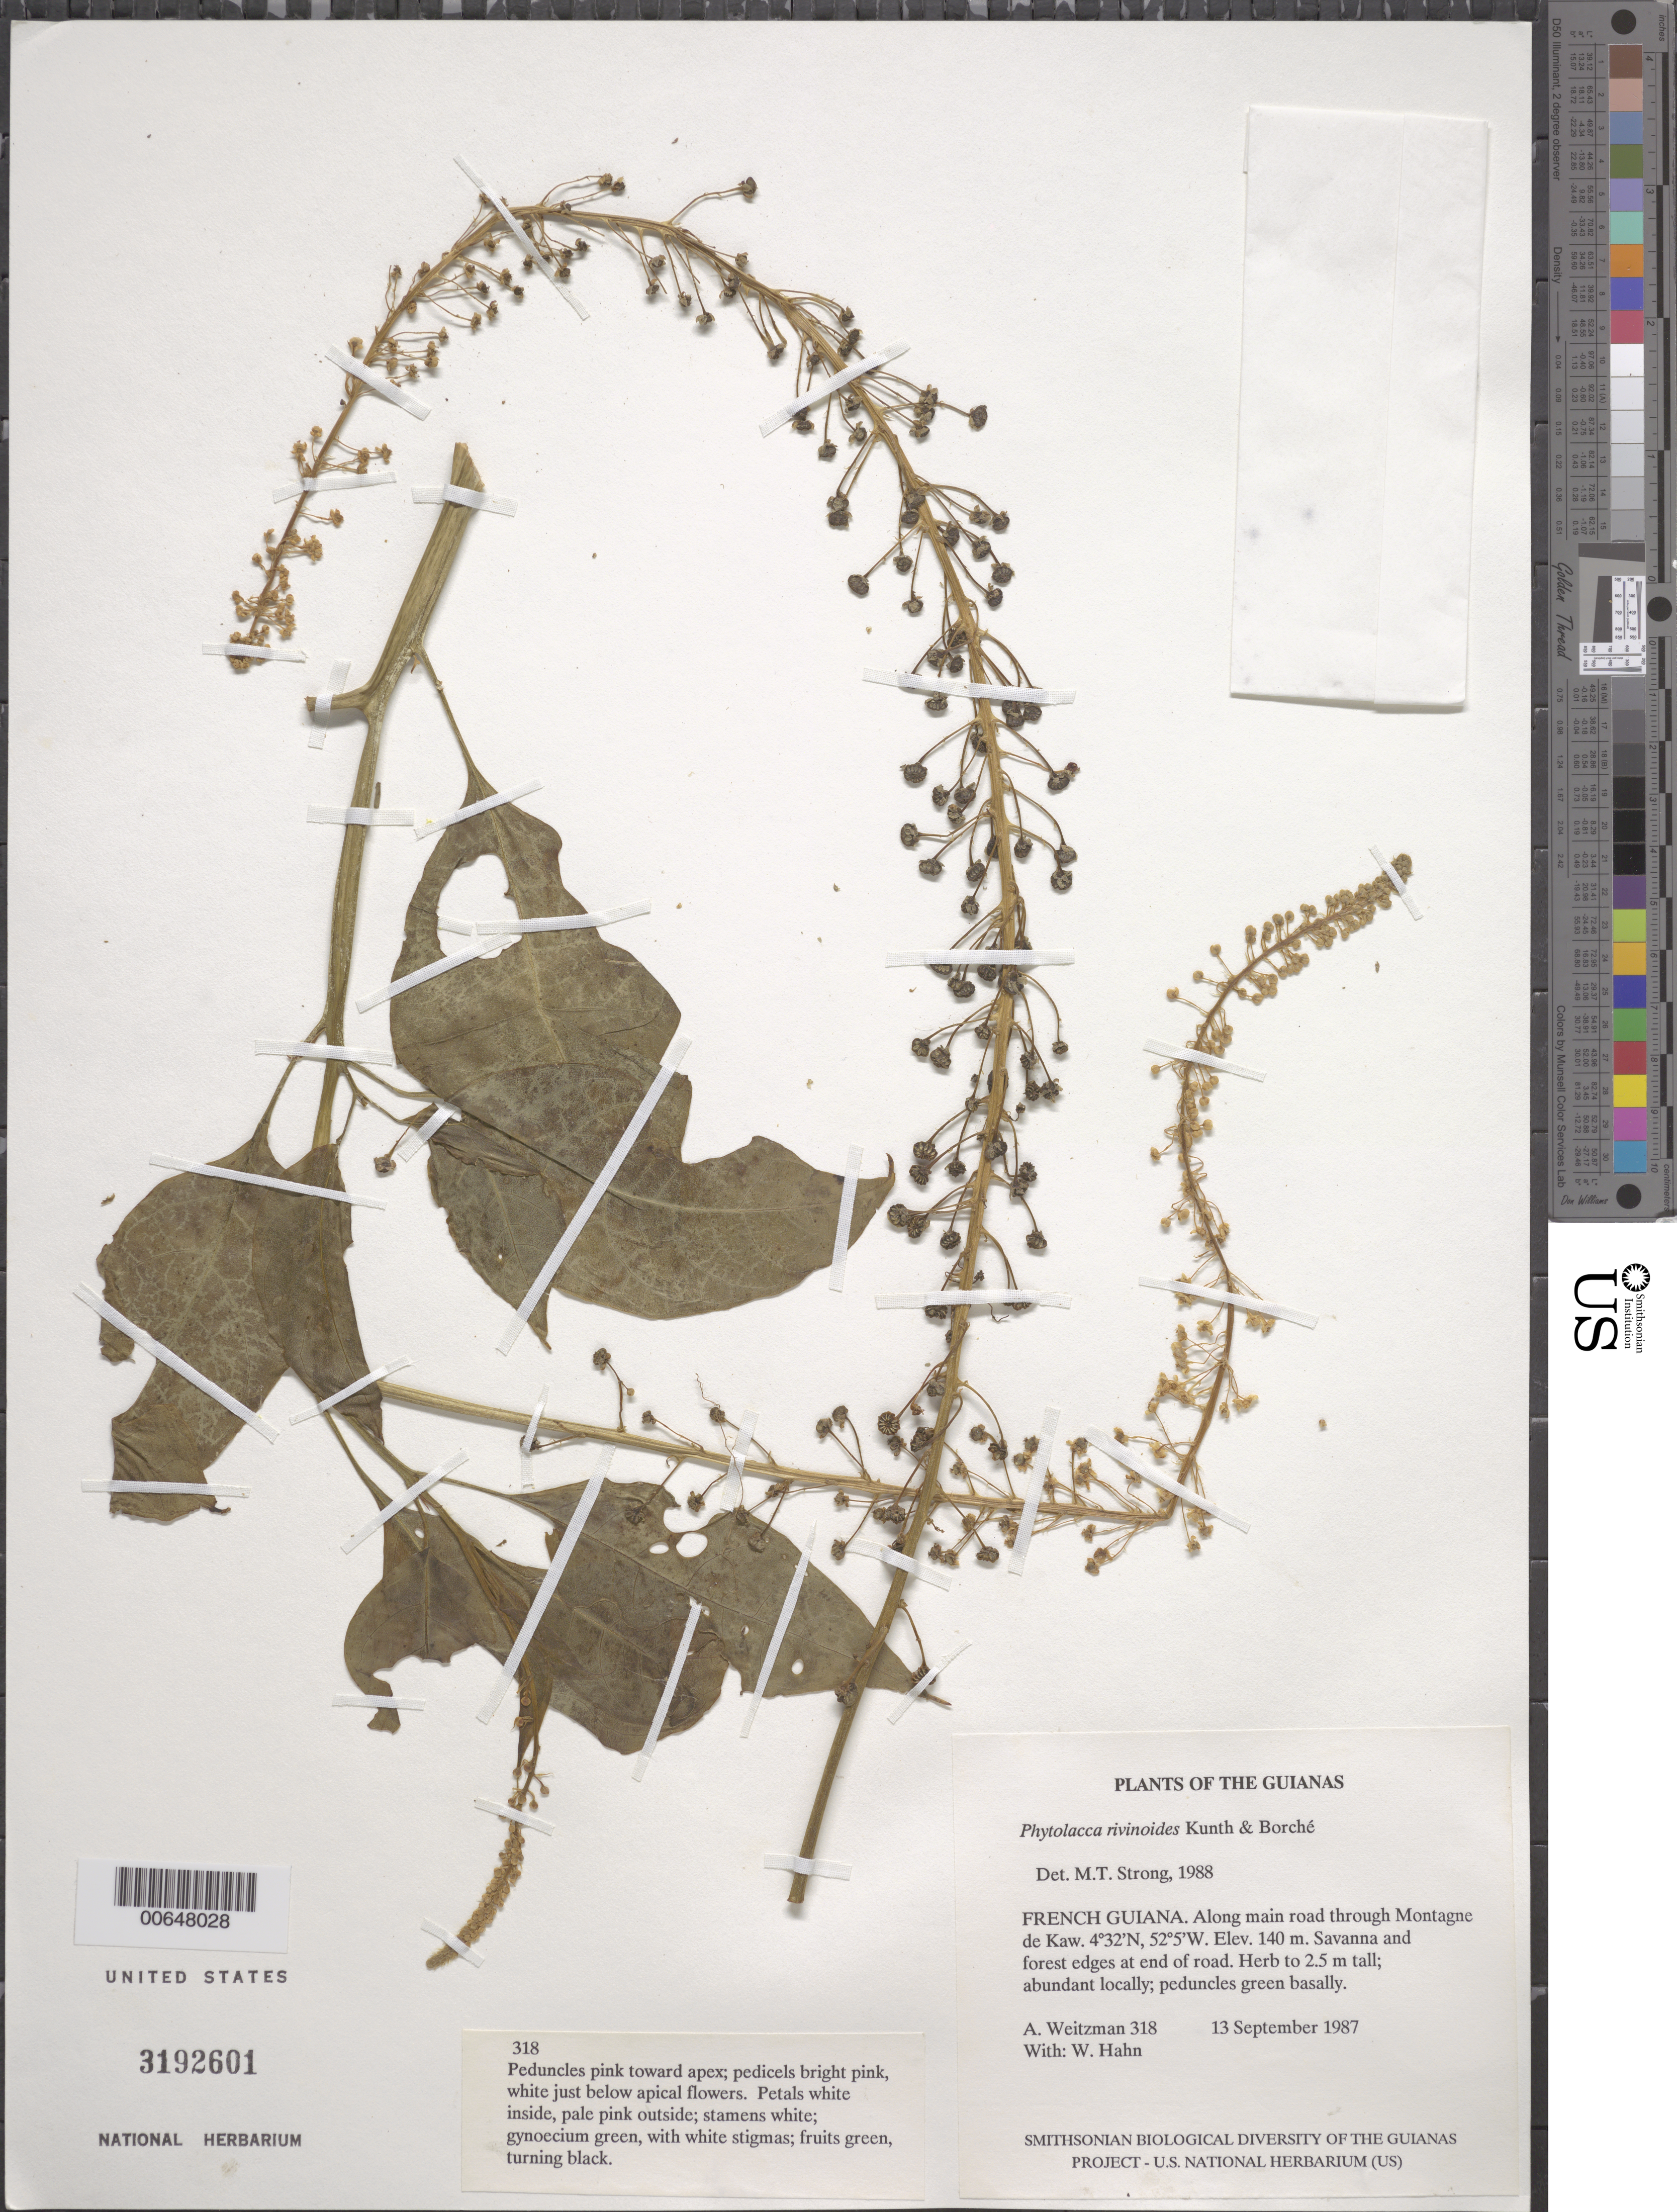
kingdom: Plantae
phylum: Tracheophyta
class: Magnoliopsida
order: Caryophyllales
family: Phytolaccaceae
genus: Phytolacca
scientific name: Phytolacca rivinoides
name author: Kunth & C.D. Bouché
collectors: A. Weitzman & W. Hahn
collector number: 318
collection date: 1987-09-13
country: French Guiana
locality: The Guianas. Along main road through Montagne de Kaw.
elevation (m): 140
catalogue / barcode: US 3192601